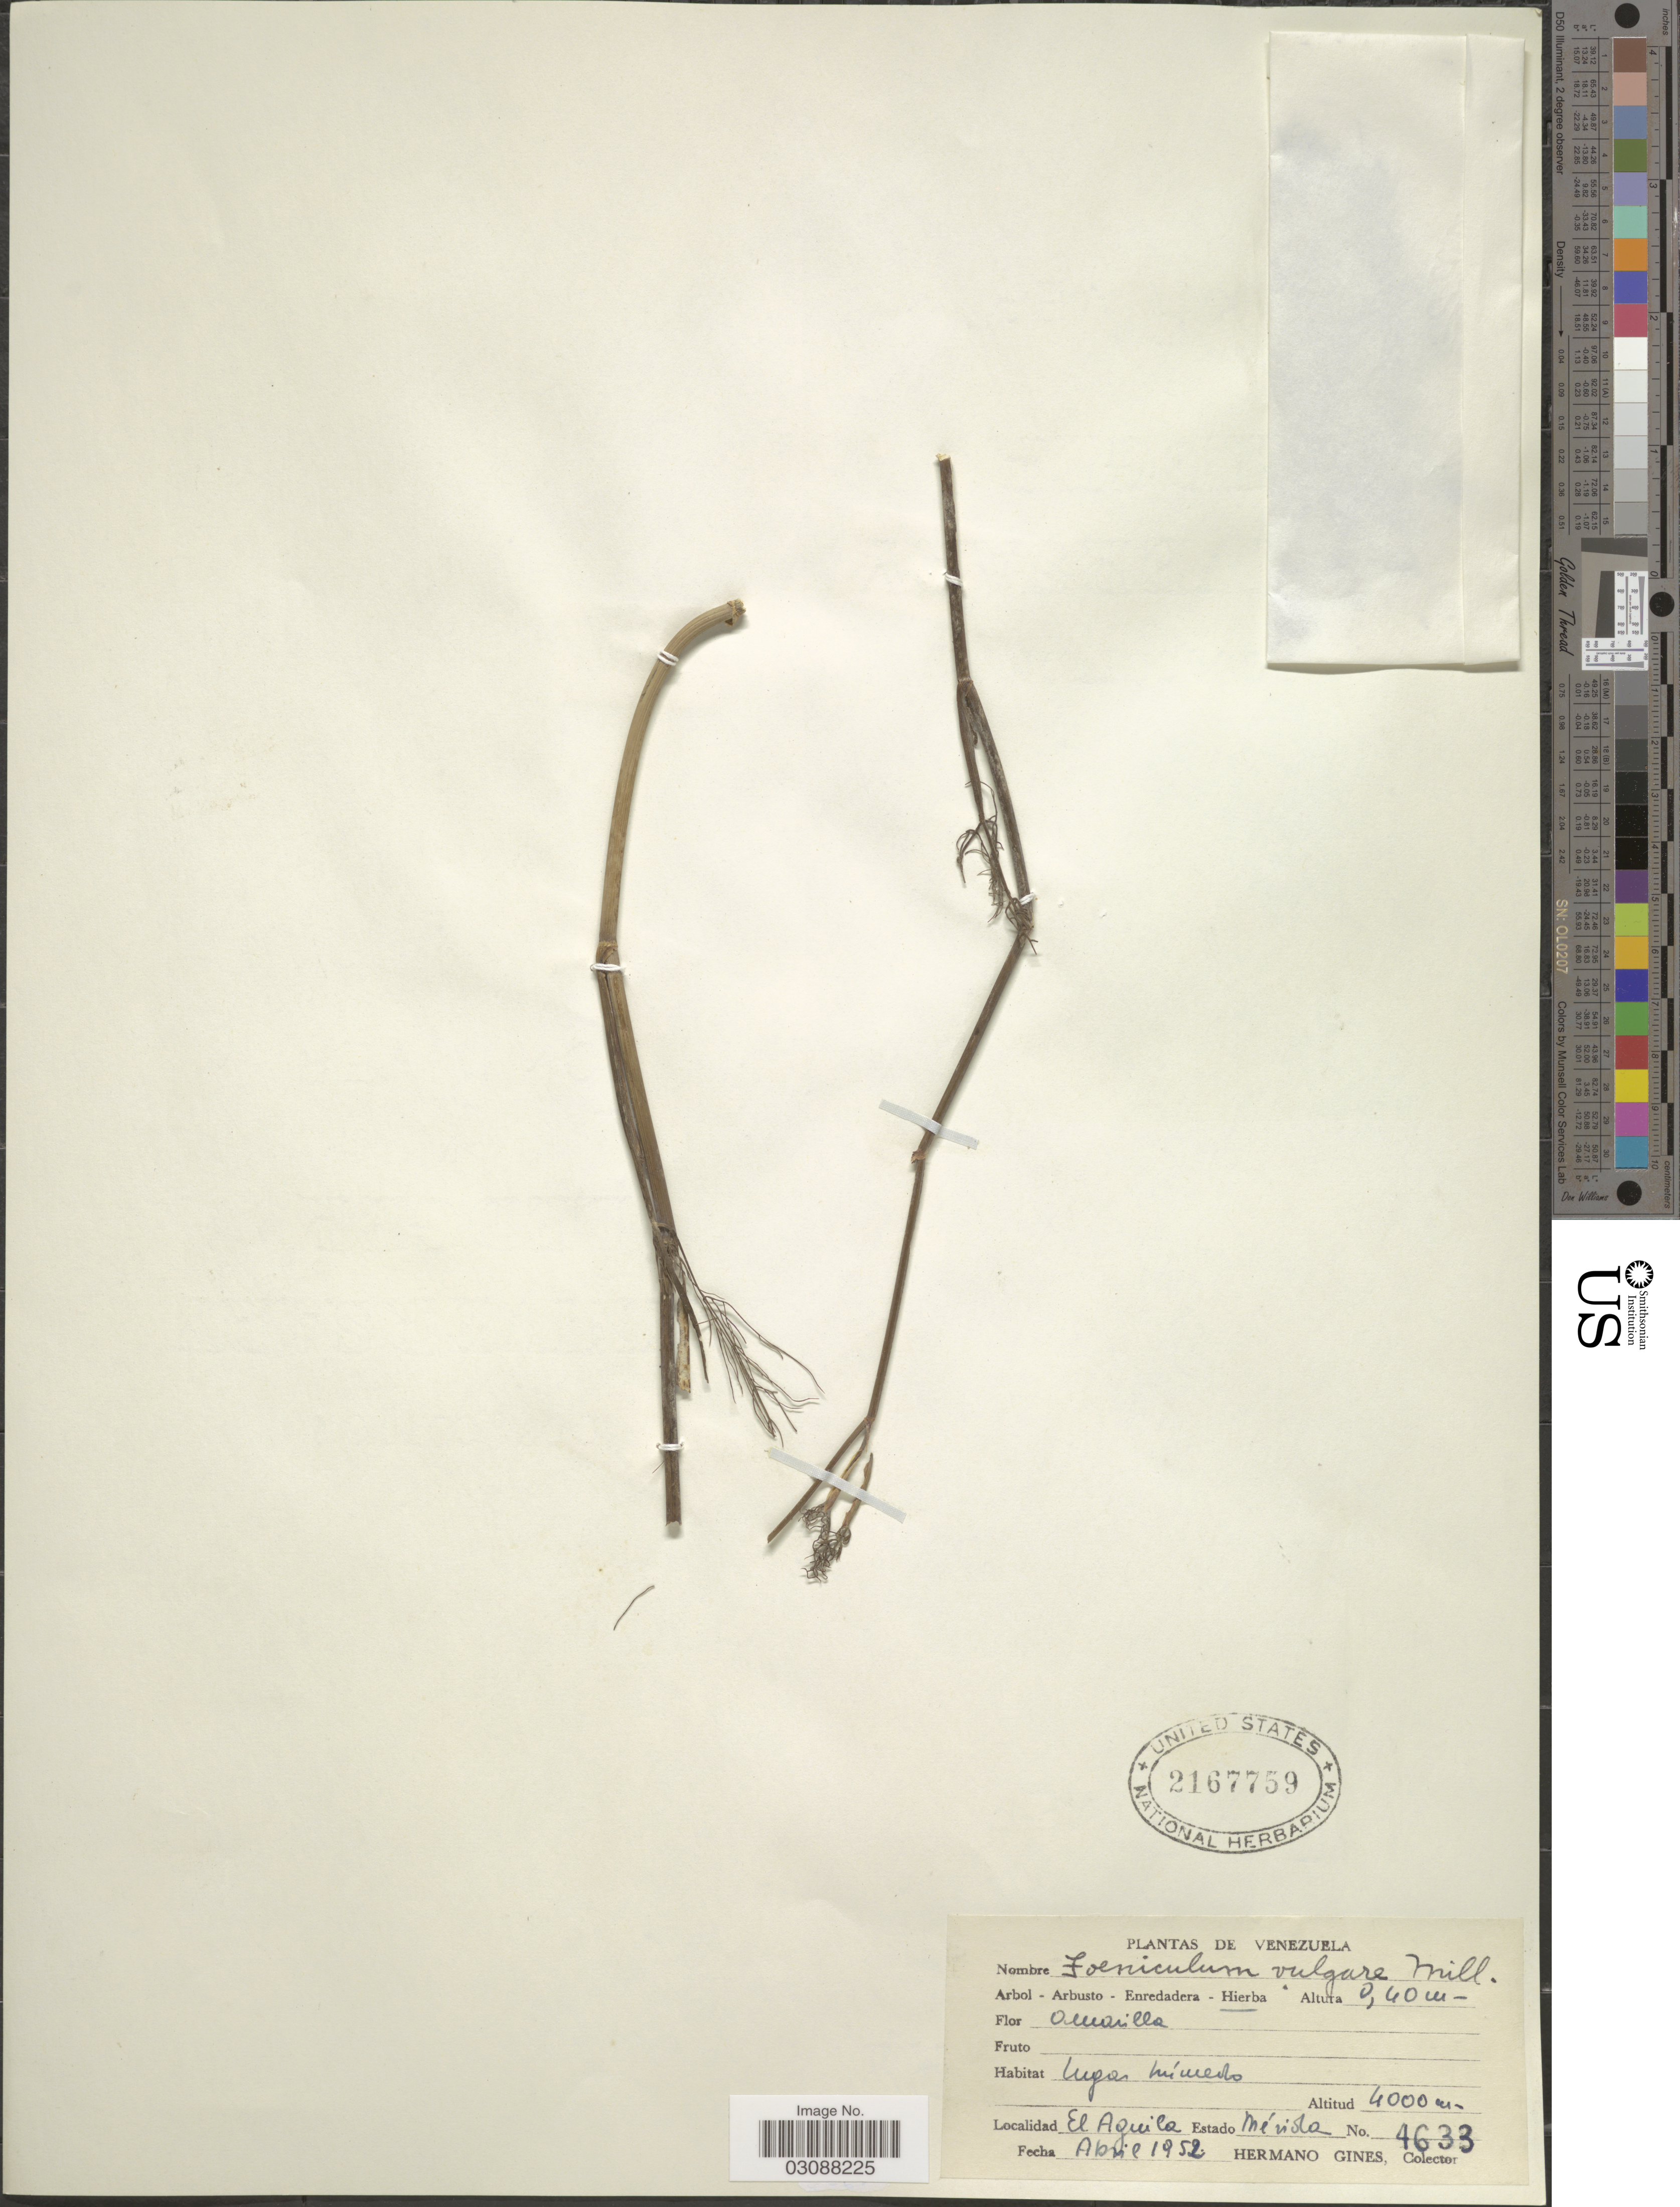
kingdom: Plantae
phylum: Tracheophyta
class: Magnoliopsida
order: Apiales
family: Apiaceae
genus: Foeniculum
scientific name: Foeniculum vulgare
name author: Mill.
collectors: Bro. Gines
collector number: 4633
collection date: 1952-04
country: Venezuela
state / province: Mérida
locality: El Aquila.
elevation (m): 4000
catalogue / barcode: US 2167759